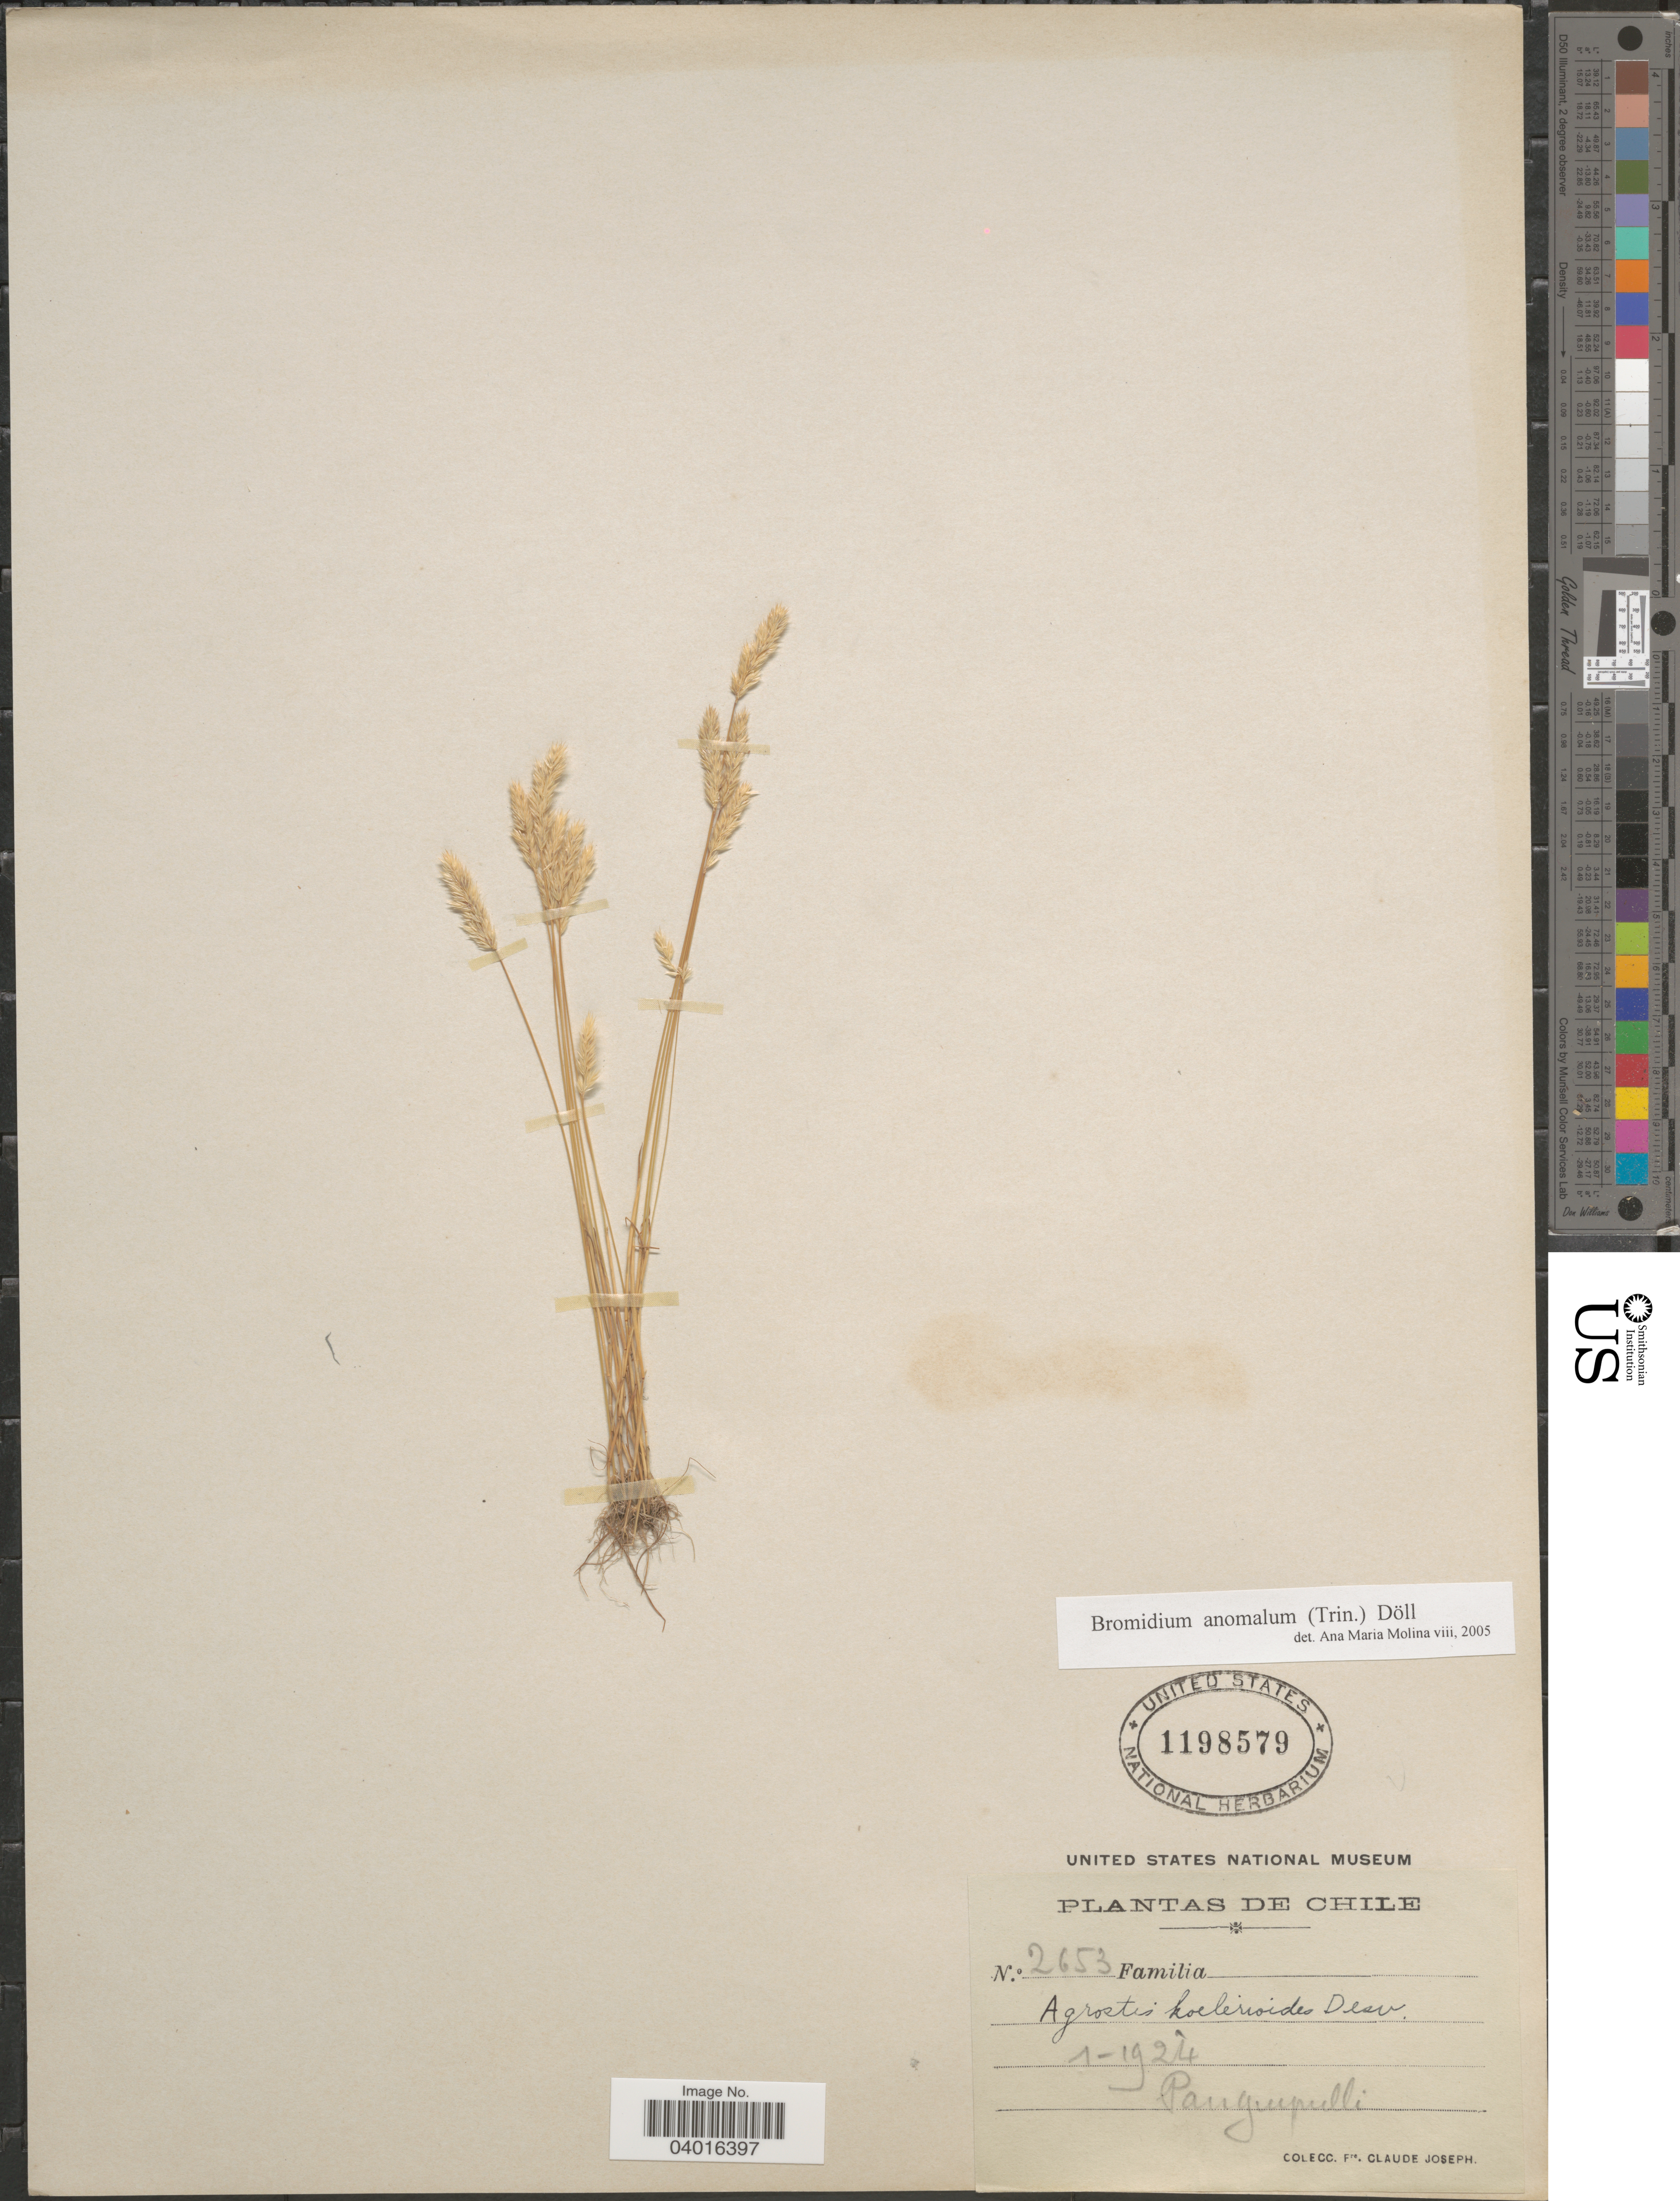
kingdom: Plantae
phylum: Tracheophyta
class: Liliopsida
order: Poales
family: Poaceae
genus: Bromidium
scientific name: Bromidium anomalum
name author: (Trin.) Döll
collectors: Bro. Claude-Joseph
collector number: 2653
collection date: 1924-01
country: Chile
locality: Panguipulli.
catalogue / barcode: US 1198579